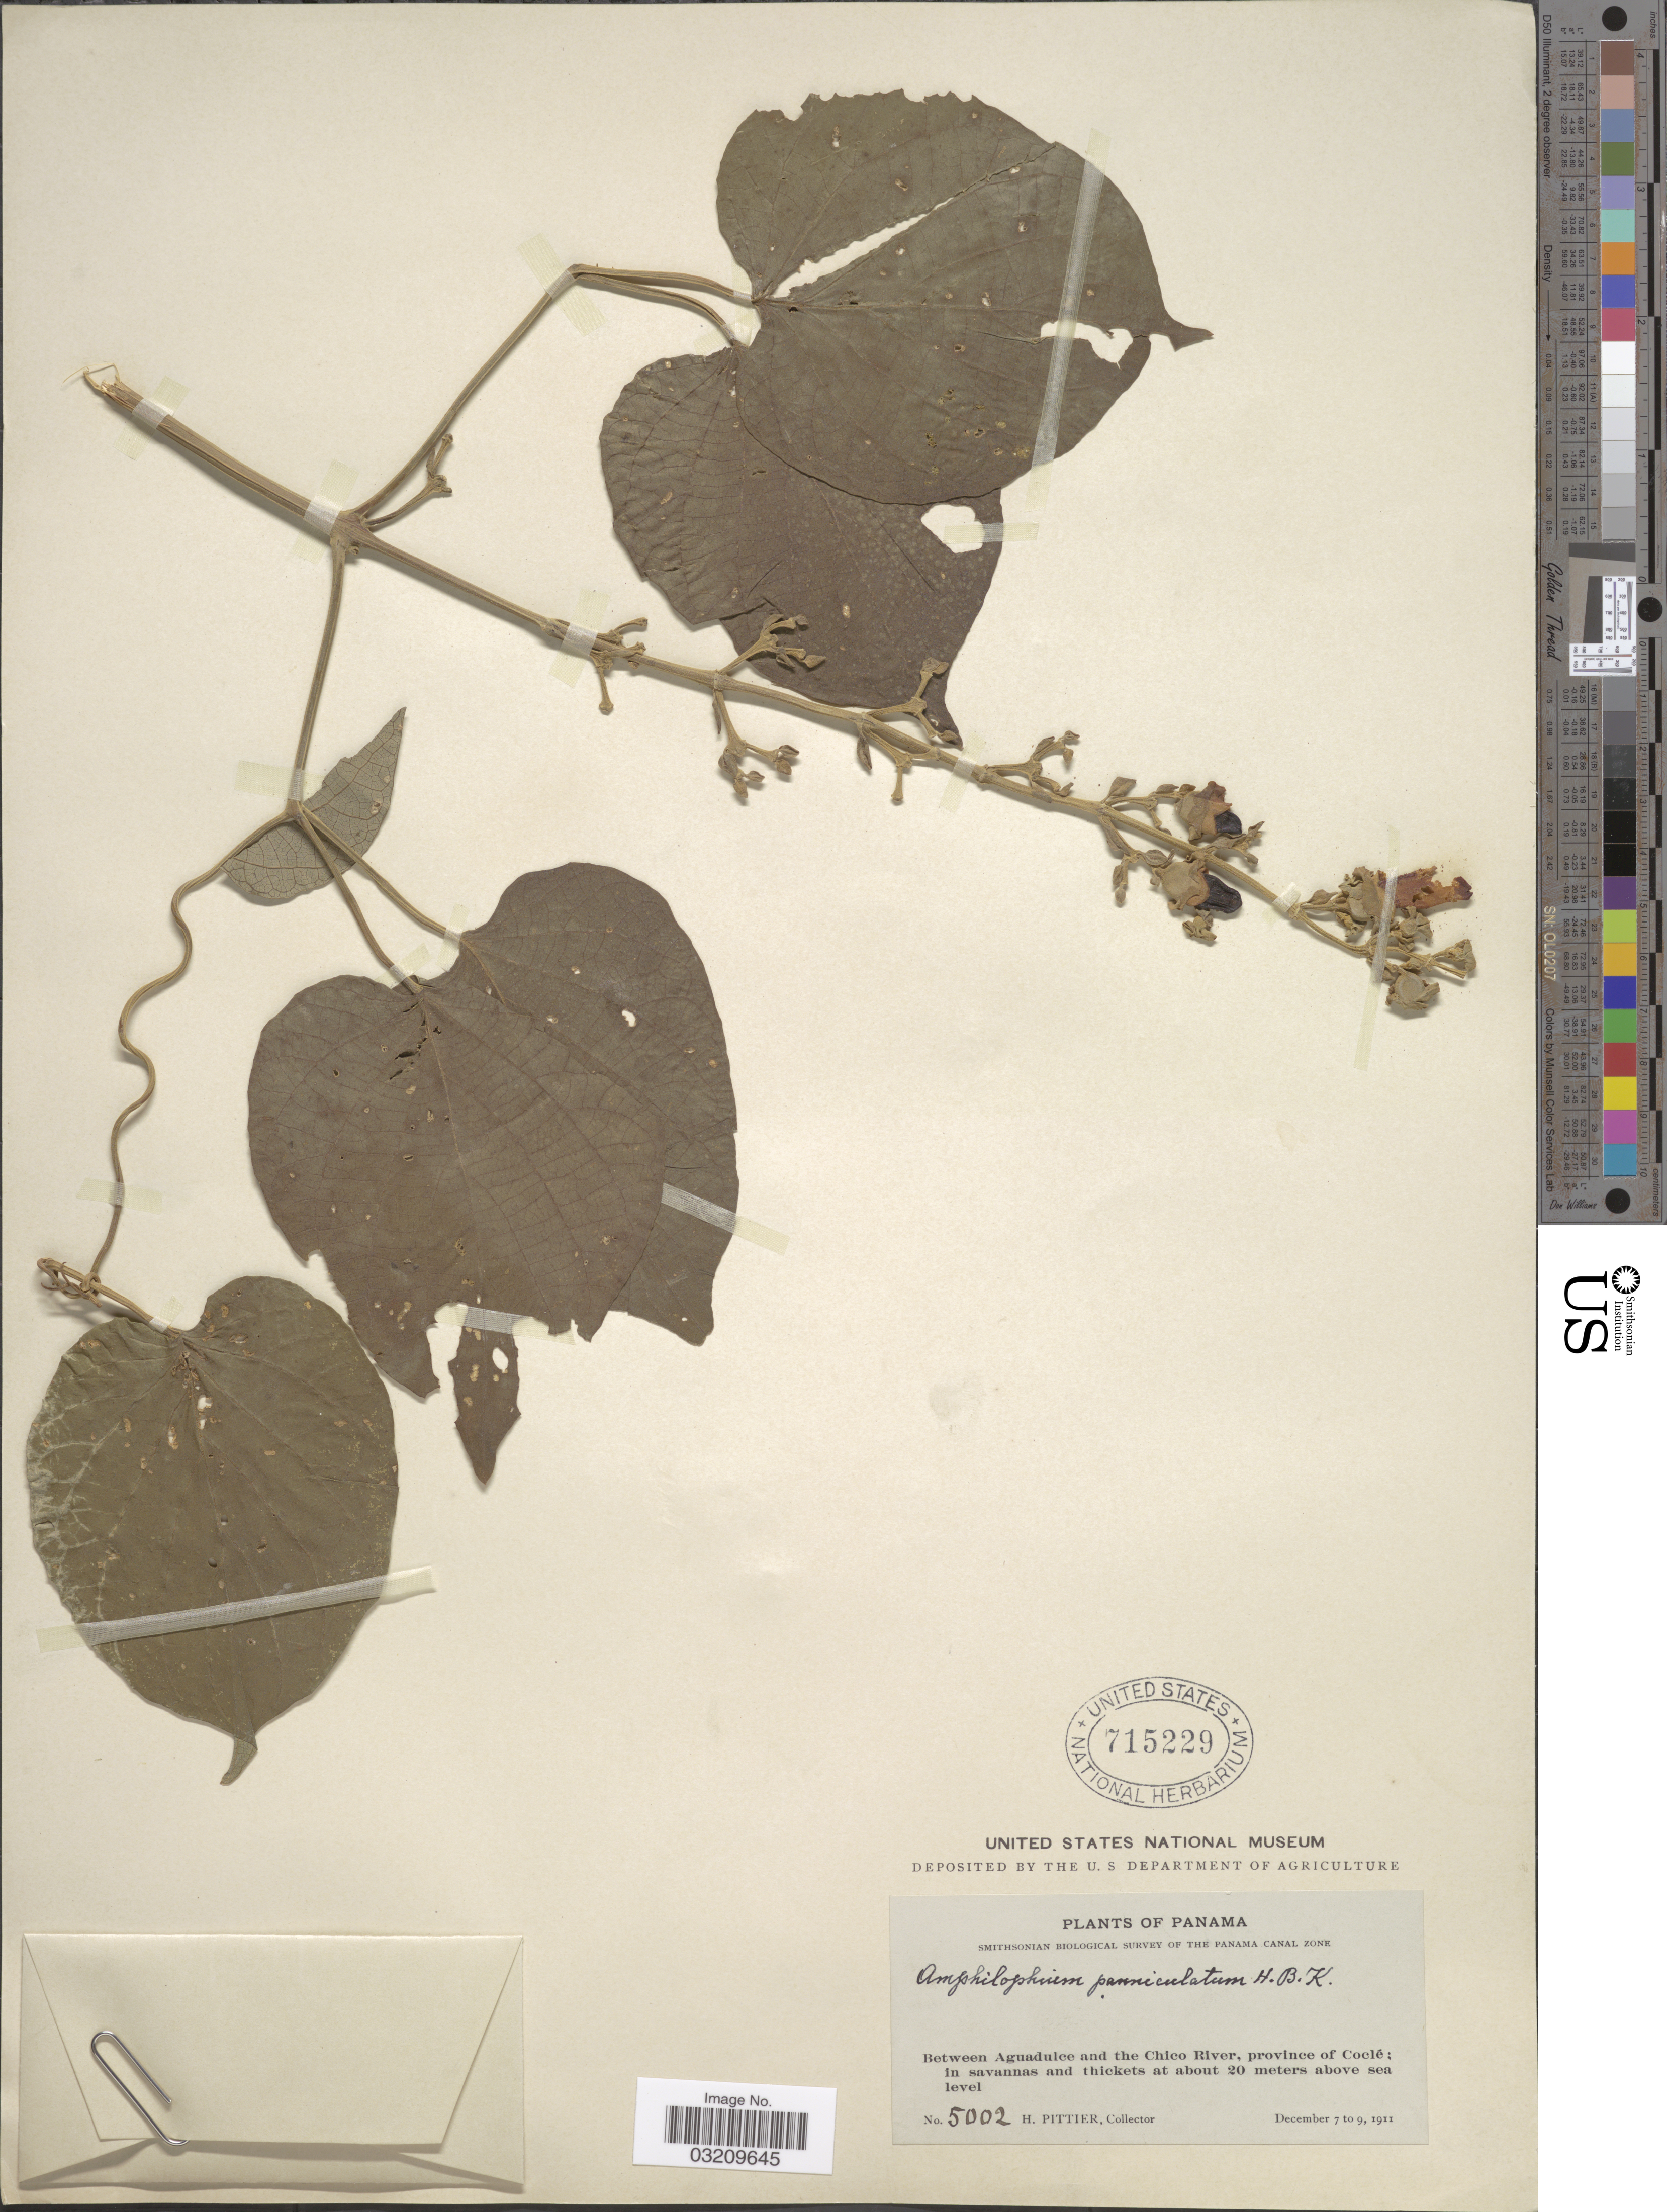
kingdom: Plantae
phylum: Tracheophyta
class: Magnoliopsida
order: Lamiales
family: Bignoniaceae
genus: Amphilophium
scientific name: Amphilophium paniculatum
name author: (L.) Kunth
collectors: H. F. Pittier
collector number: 5002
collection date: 1911-12-07/1911-12-09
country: Panama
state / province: Coclé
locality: Between Aguadulce and the Chico River.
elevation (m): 20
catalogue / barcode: US 715229